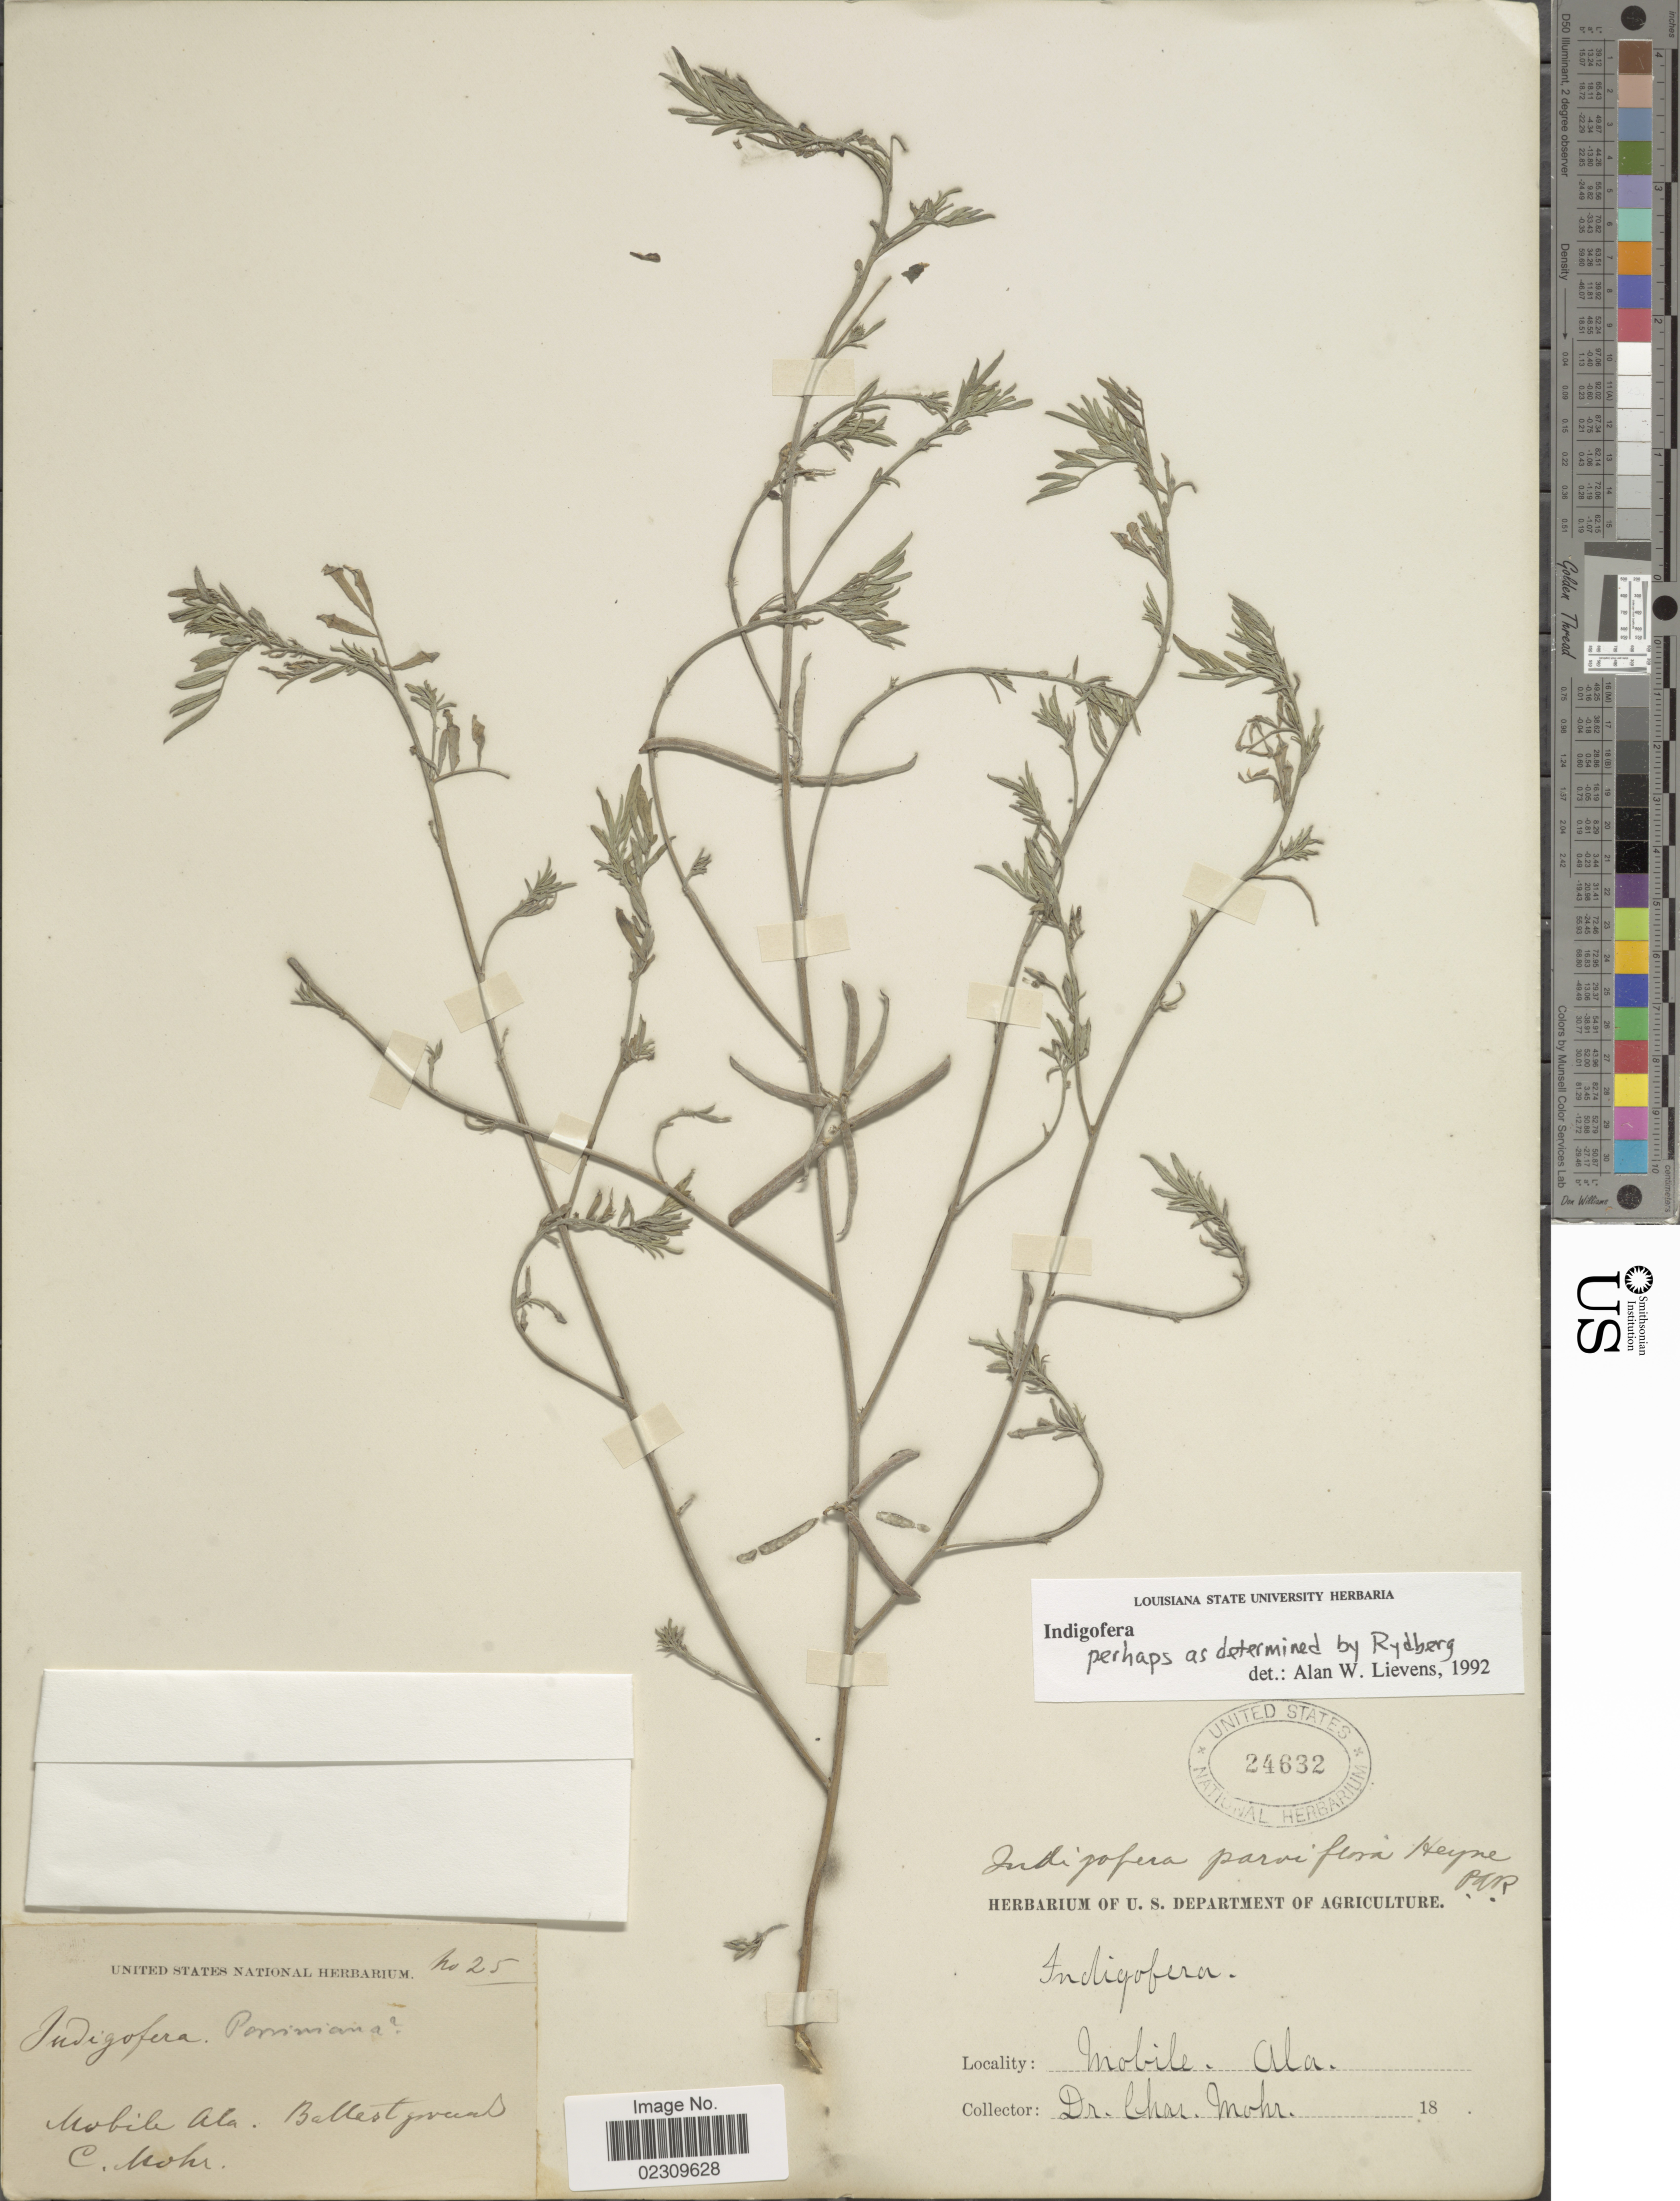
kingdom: Plantae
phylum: Tracheophyta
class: Magnoliopsida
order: Fabales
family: Fabaceae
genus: Indigofera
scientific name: Indigofera sp.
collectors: C. T. Mohr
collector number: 25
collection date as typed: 18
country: United States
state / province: Alabama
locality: Mobile Ala. Ballast grounds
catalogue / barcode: US 24632